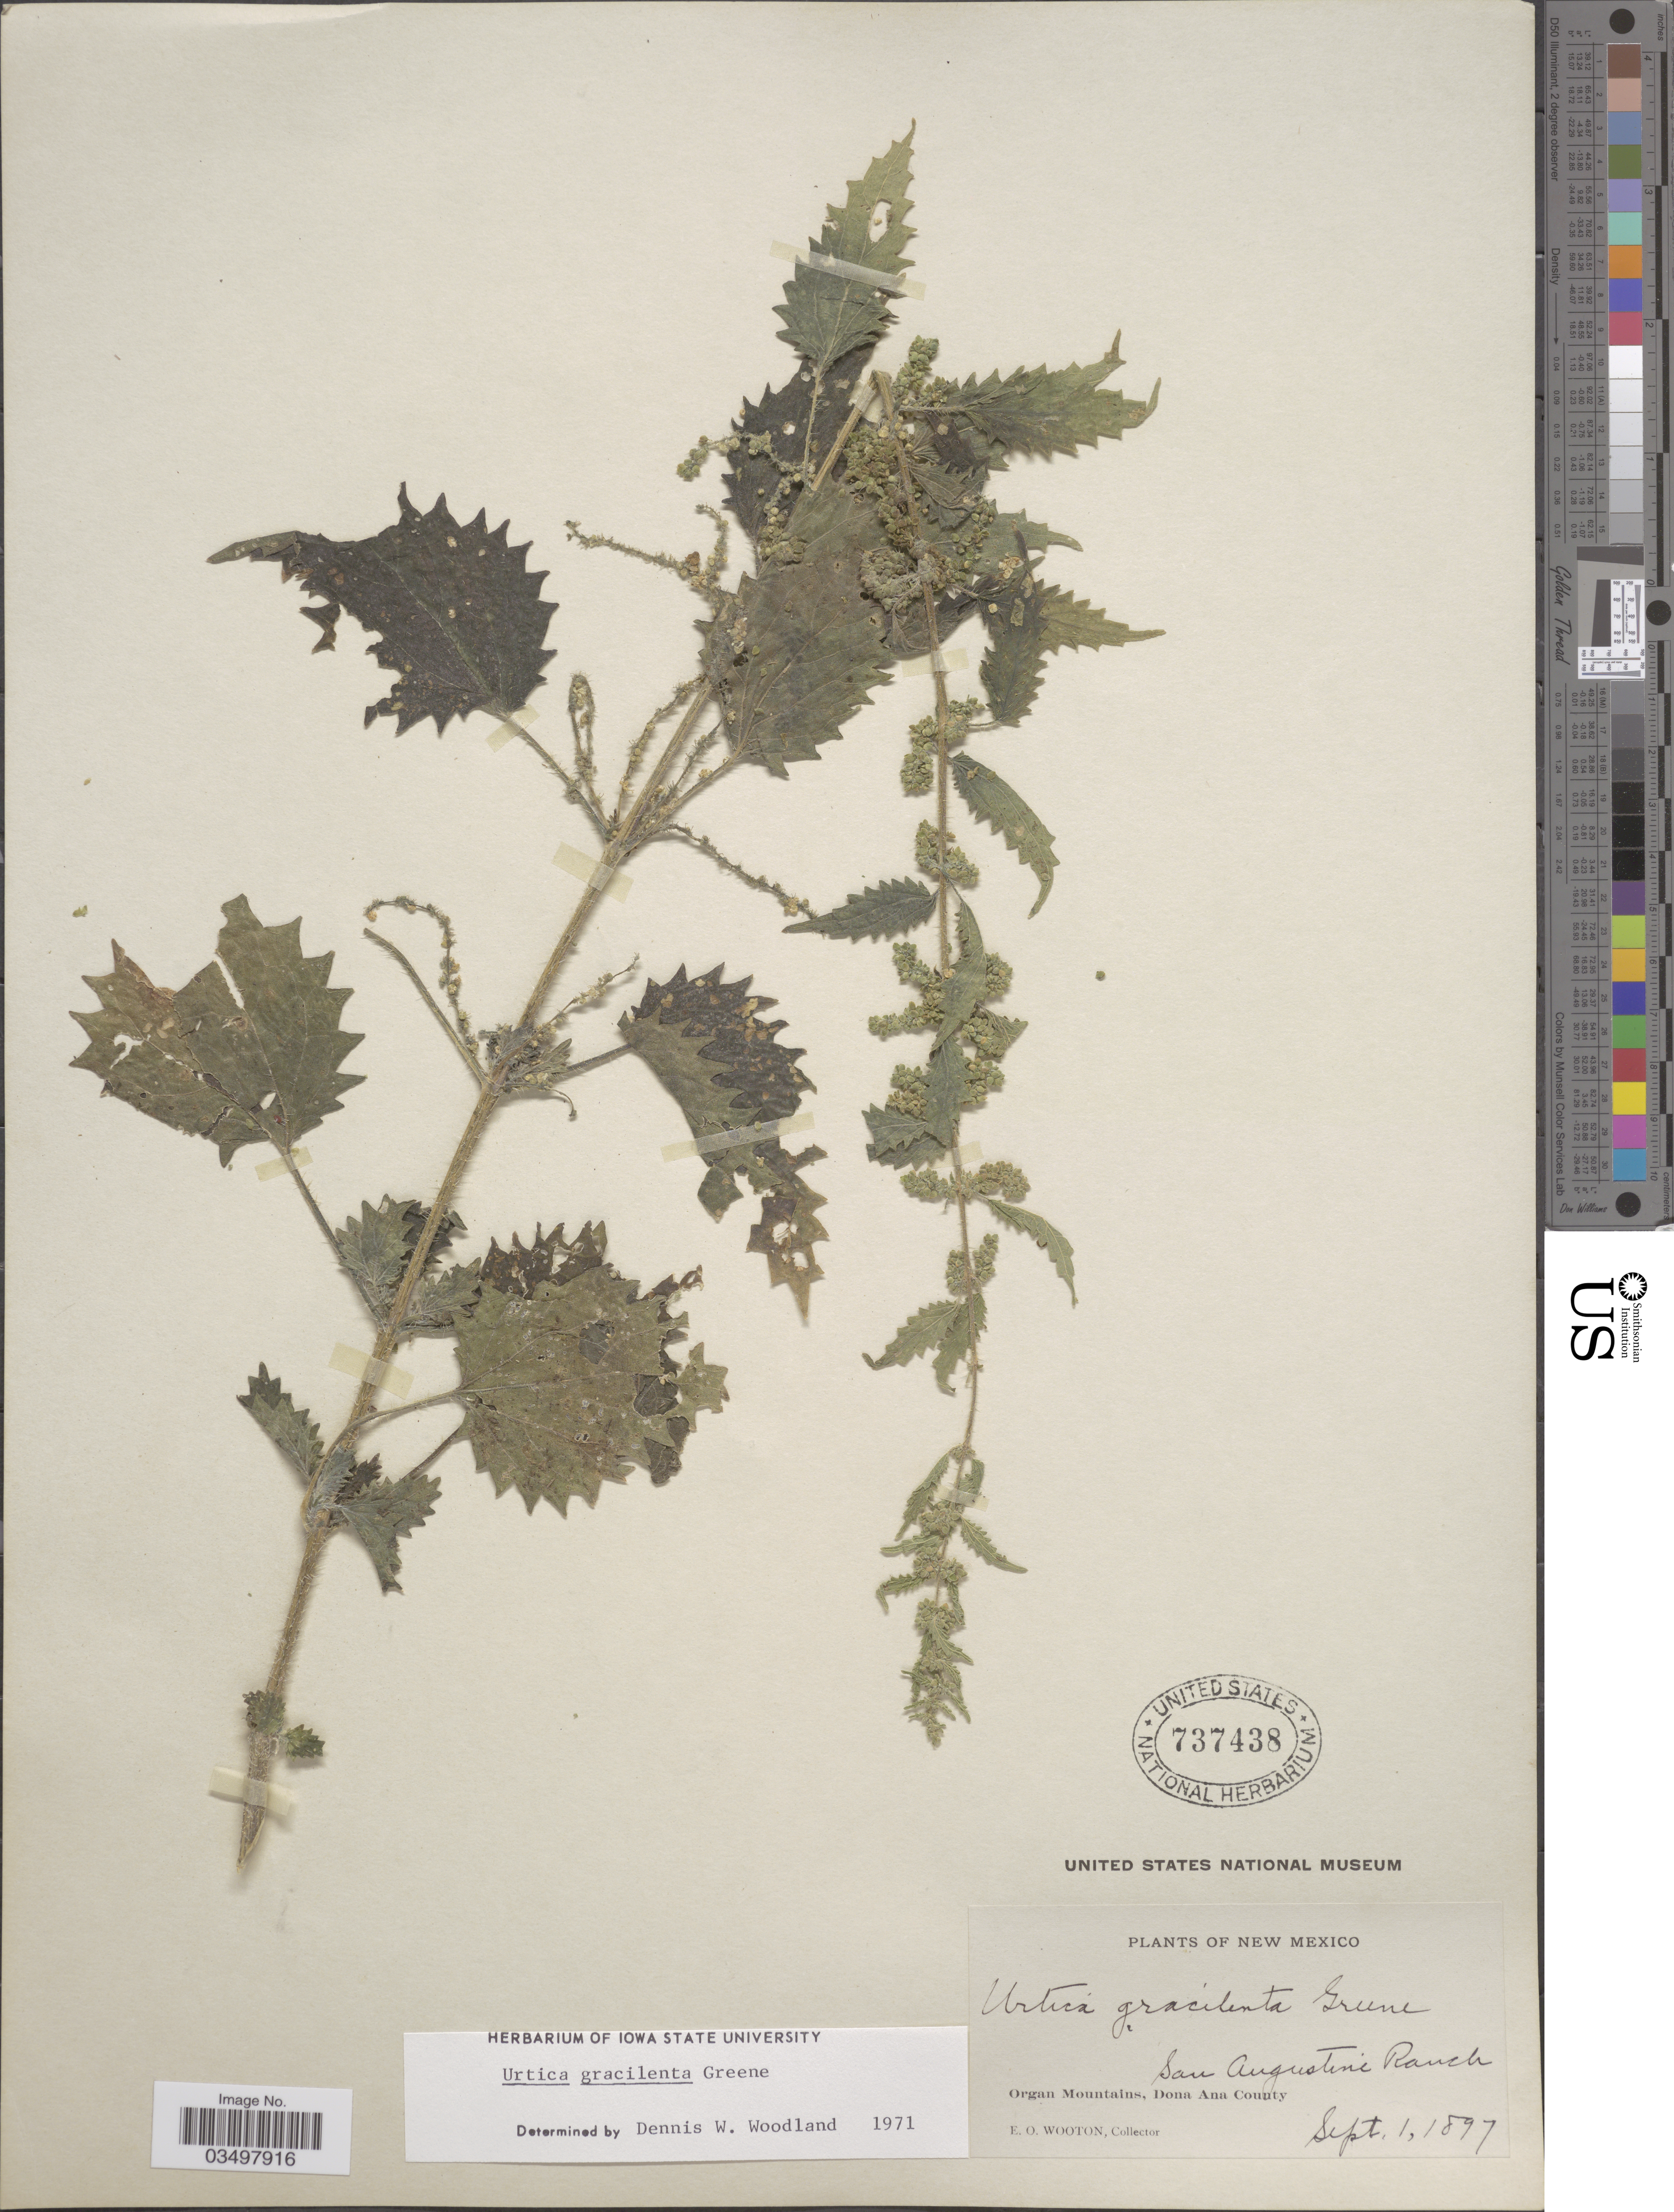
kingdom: Plantae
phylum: Tracheophyta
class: Magnoliopsida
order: Rosales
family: Urticaceae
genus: Urtica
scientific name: Urtica gracilenta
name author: Greene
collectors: E. O. Wooton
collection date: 1897-09-01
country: United States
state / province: New Mexico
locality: San Augustine Ranch. Organ Mountains, Dona Ana County.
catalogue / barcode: US 737438